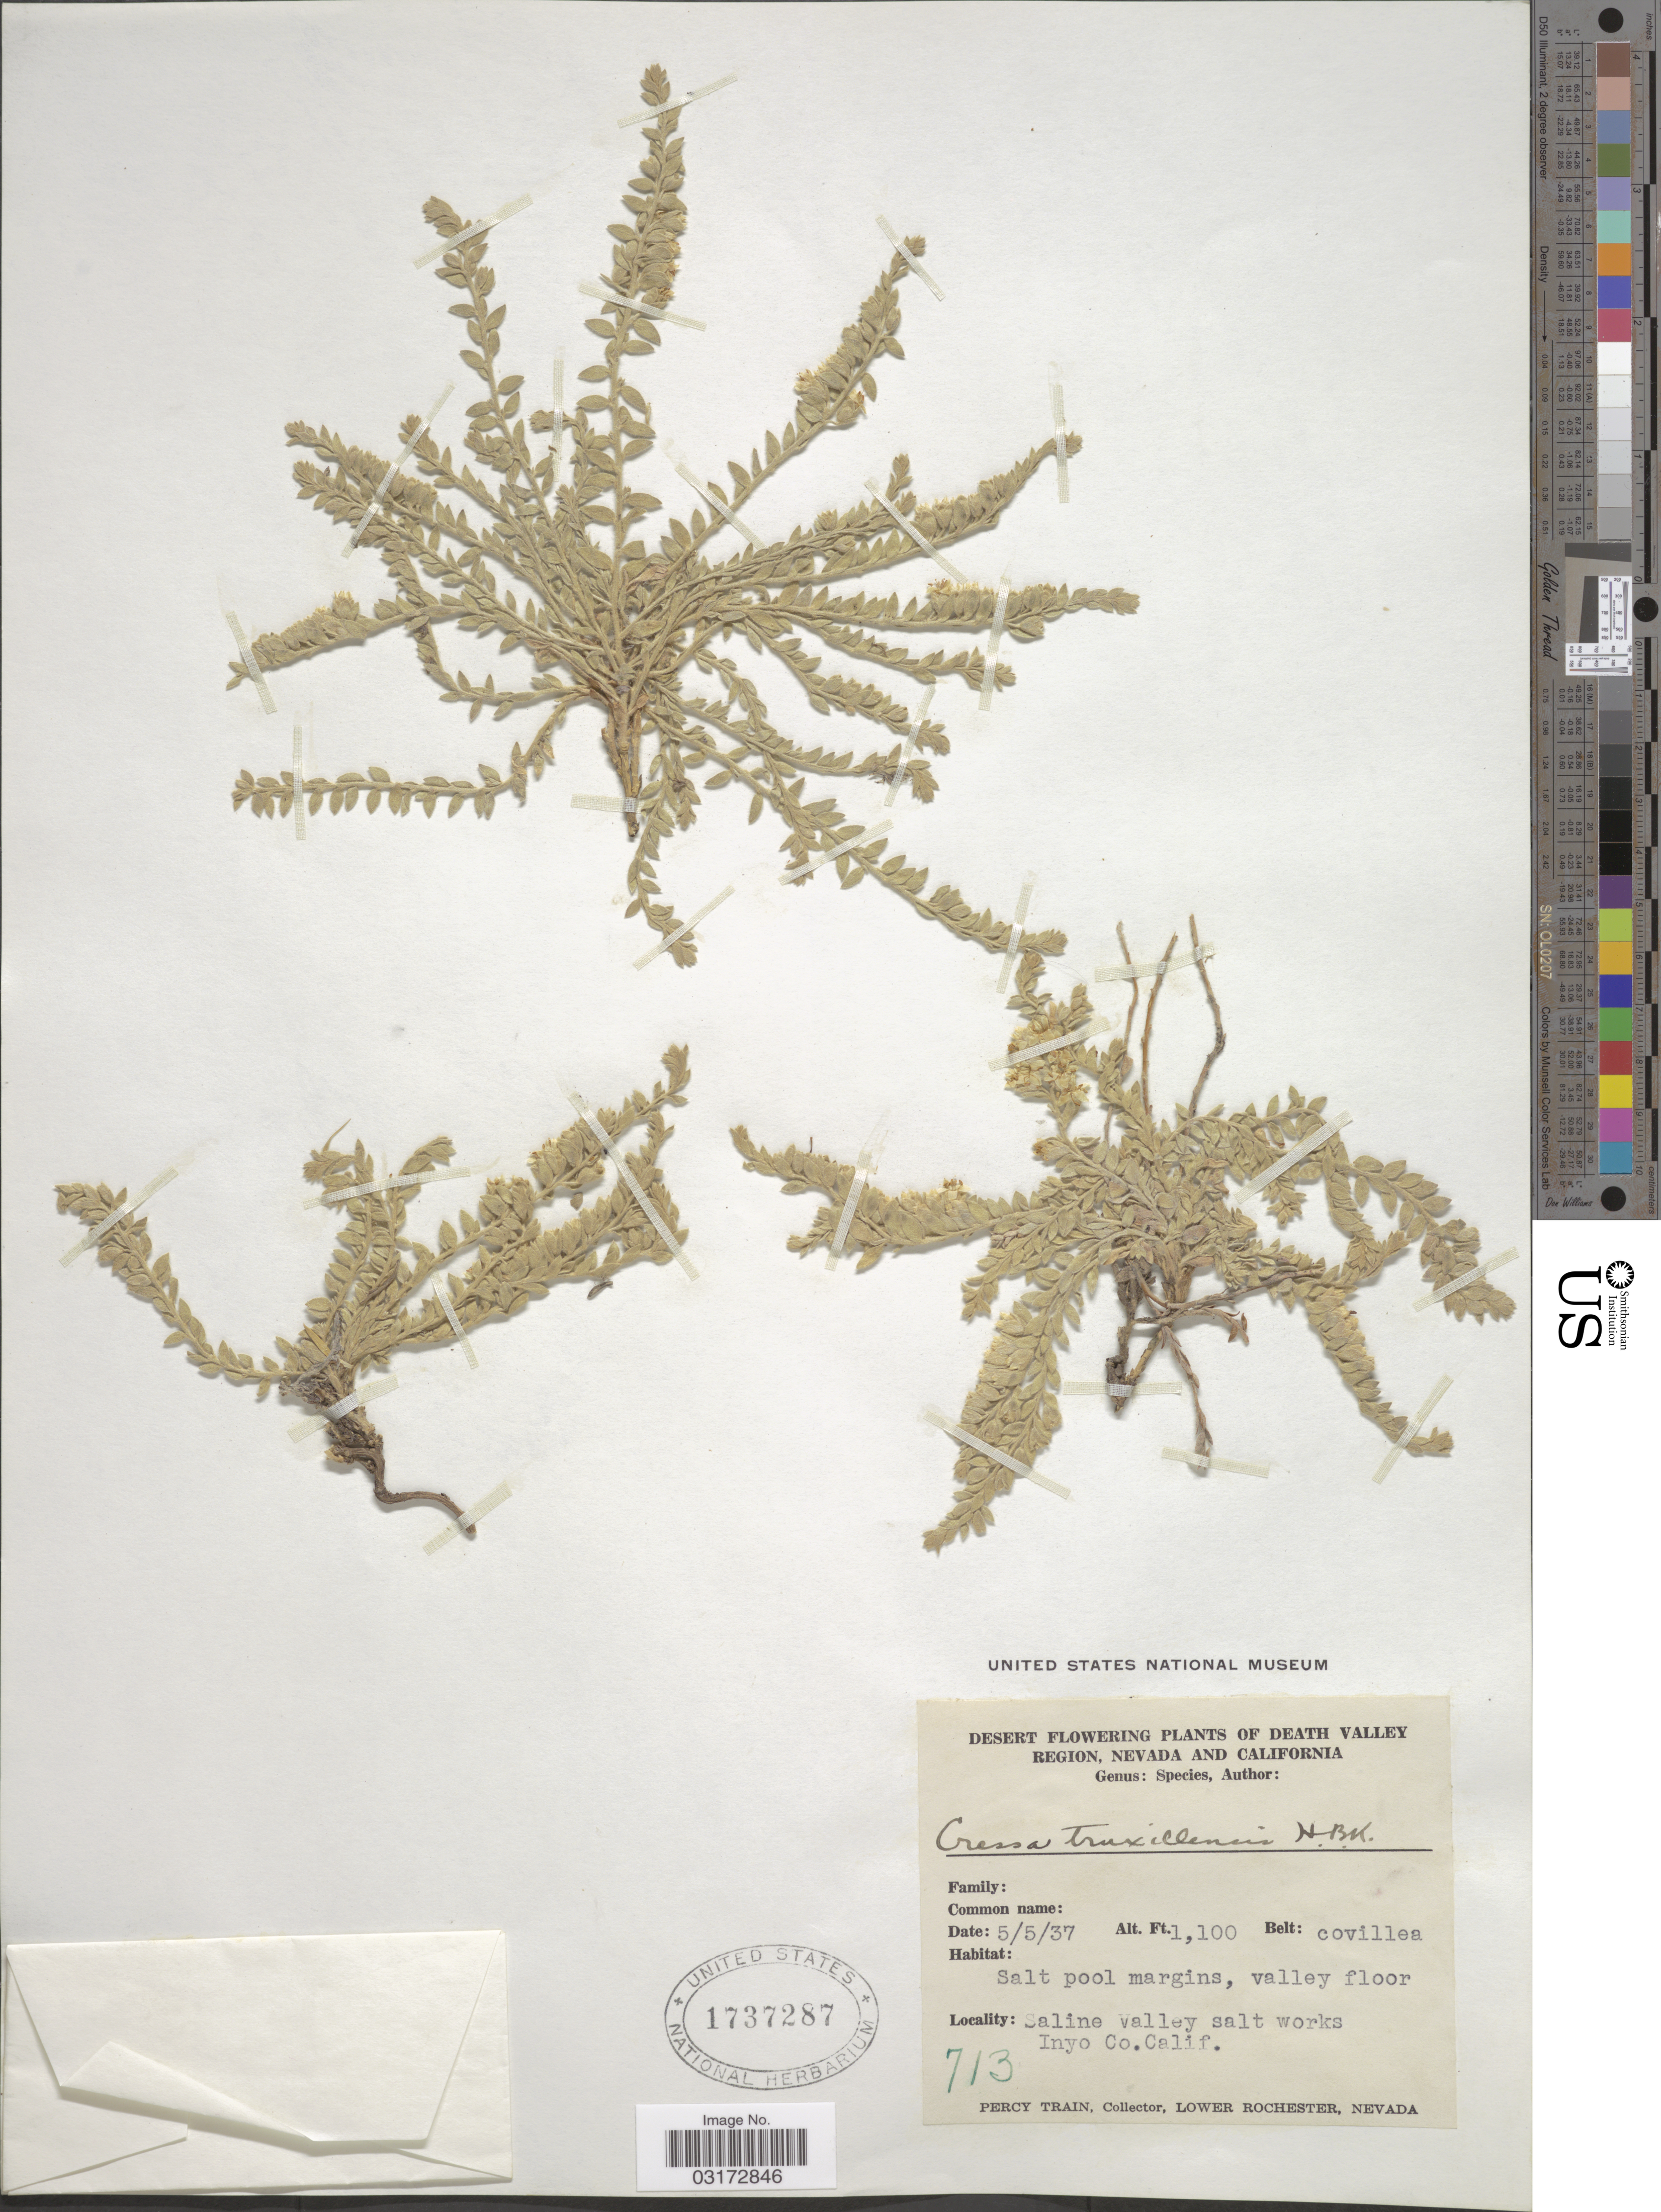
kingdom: Plantae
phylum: Tracheophyta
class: Magnoliopsida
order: Solanales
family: Convolvulaceae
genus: Cressa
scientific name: Cressa truxillensis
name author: Kunth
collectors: P. Train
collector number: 713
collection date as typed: Transcribed d/m/y: 5/5/37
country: United States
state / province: California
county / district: Inyo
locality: Death Valley Region, Saline Valley salt works, Inyo Co.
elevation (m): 335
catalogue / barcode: US 1737287